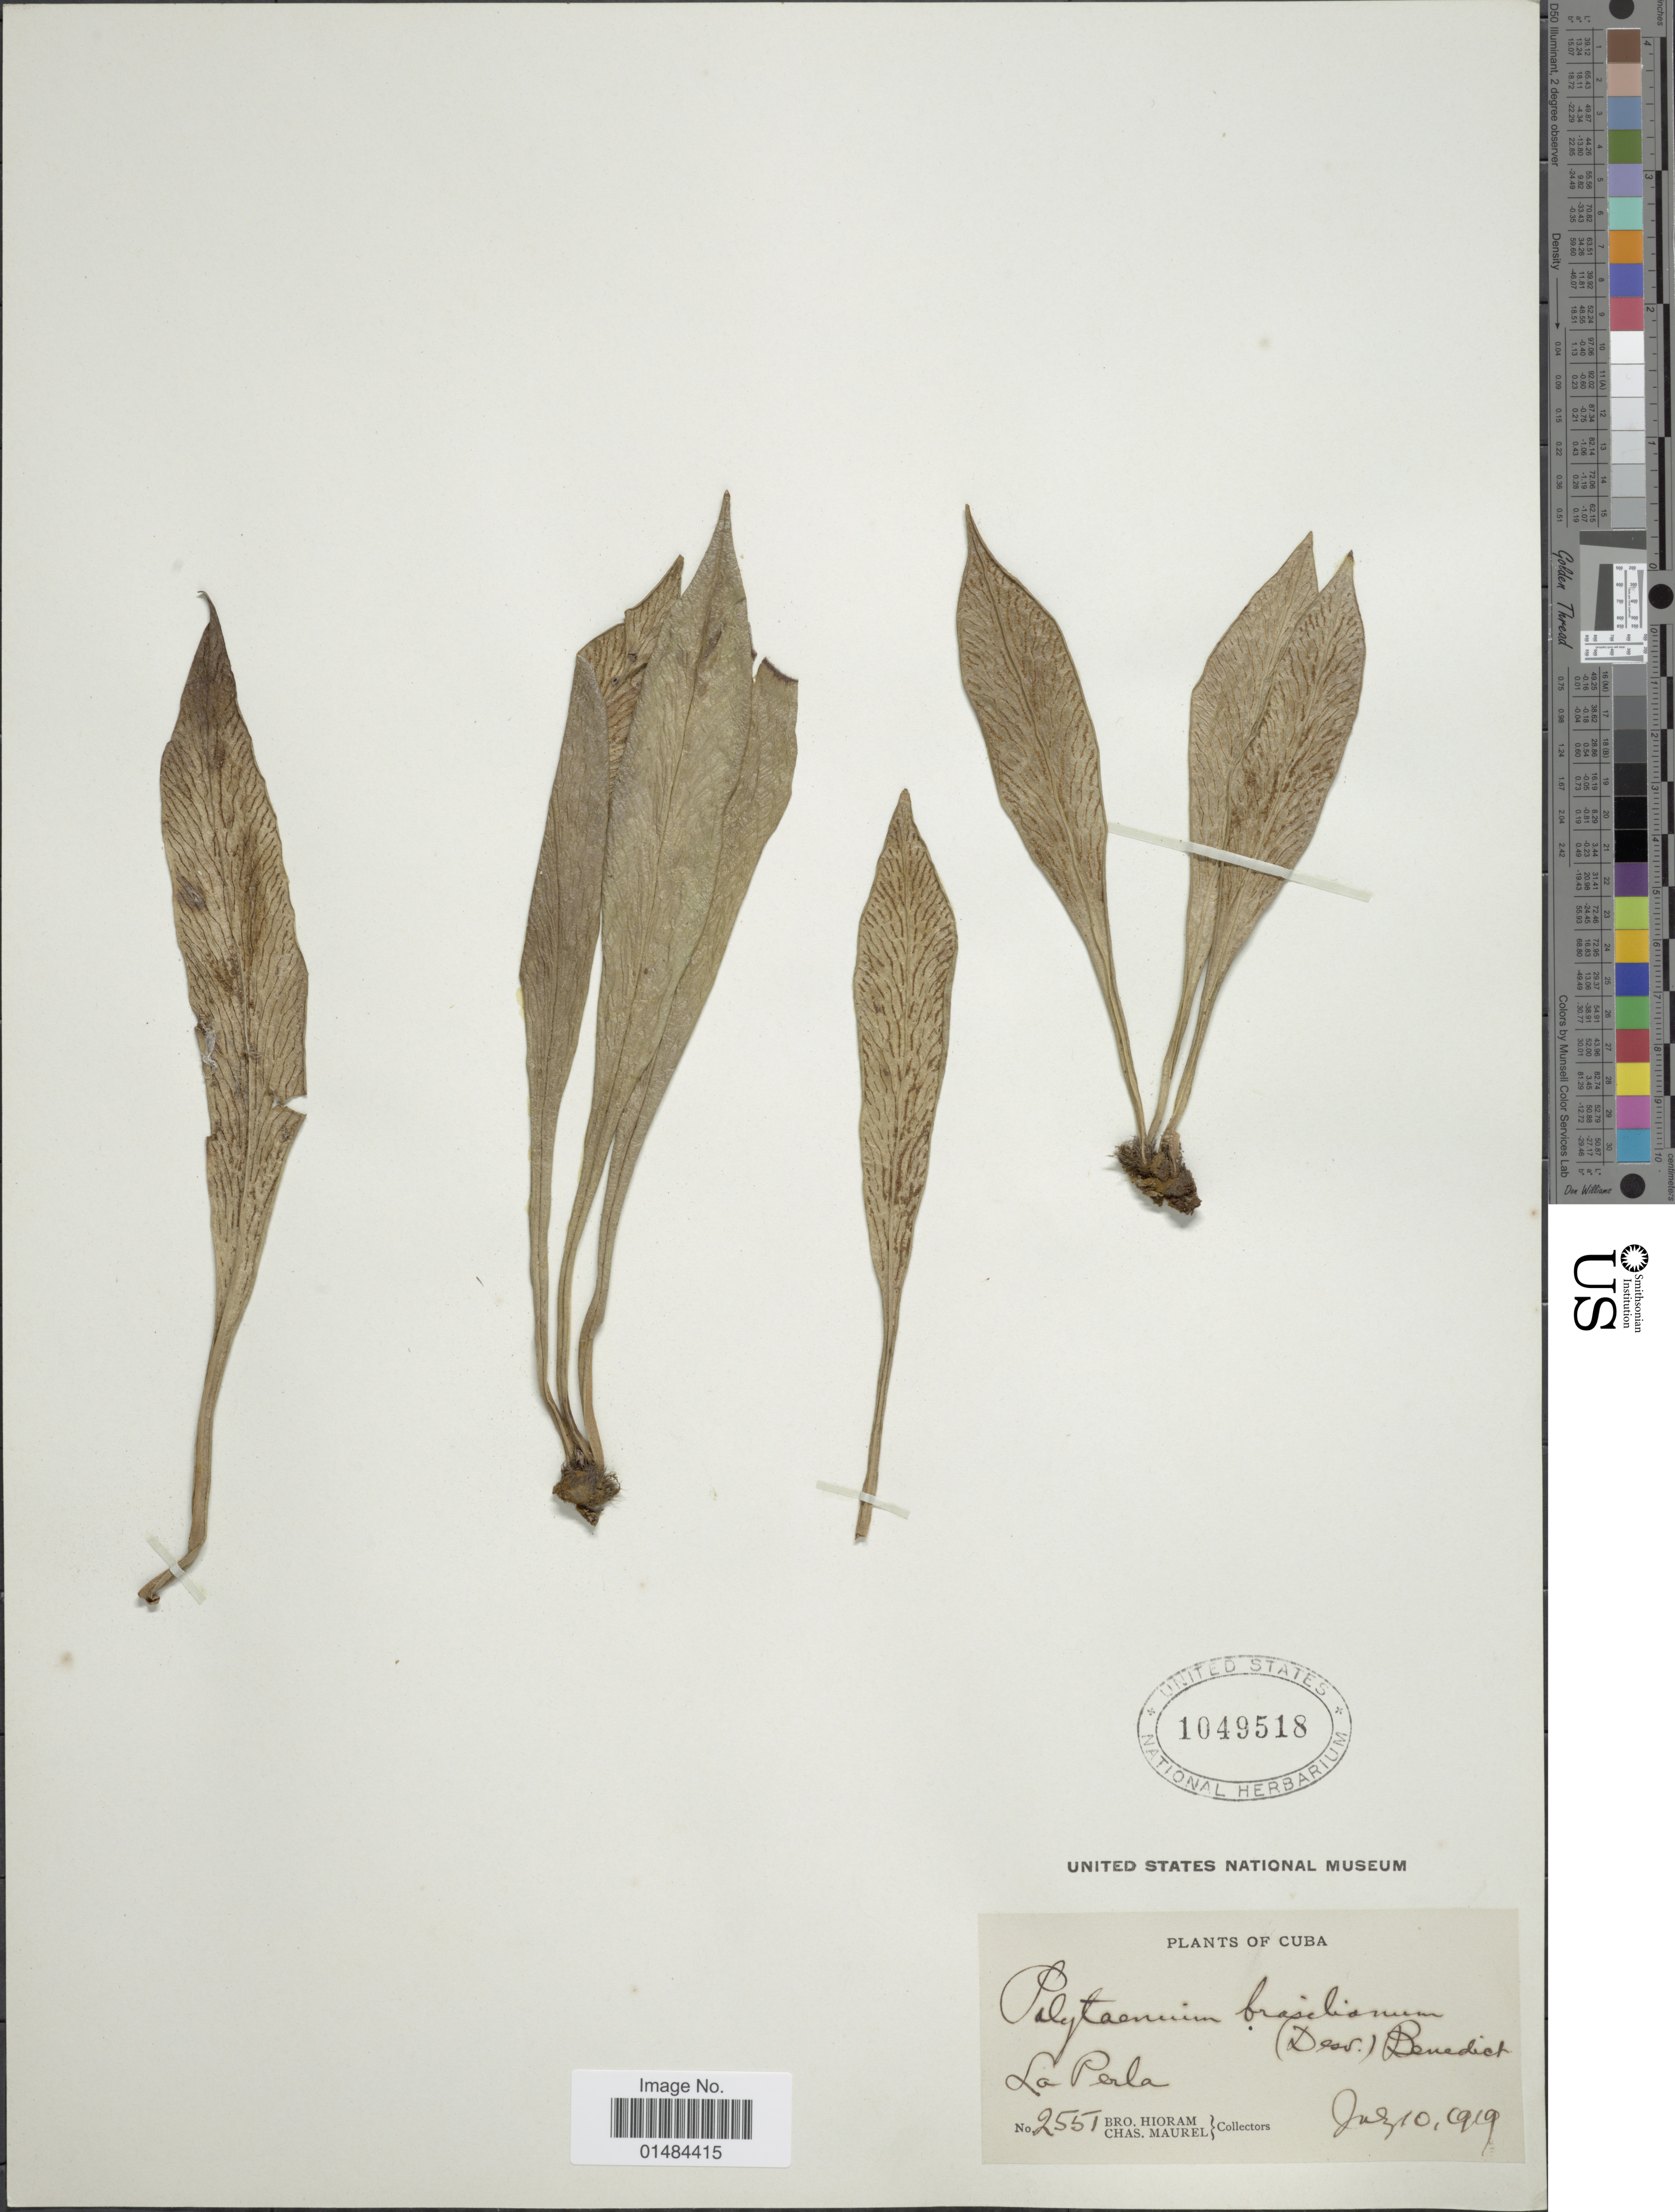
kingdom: Plantae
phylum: Tracheophyta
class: Polypodiopsida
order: Polypodiales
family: Pteridaceae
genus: Polytaenium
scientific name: Polytaenium cajenense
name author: (Desv.) Benedict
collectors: Bro. Hioram & C. Maurel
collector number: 2551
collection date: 1919-07-10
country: Cuba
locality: Cuba, La Perla.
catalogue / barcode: US 1049518